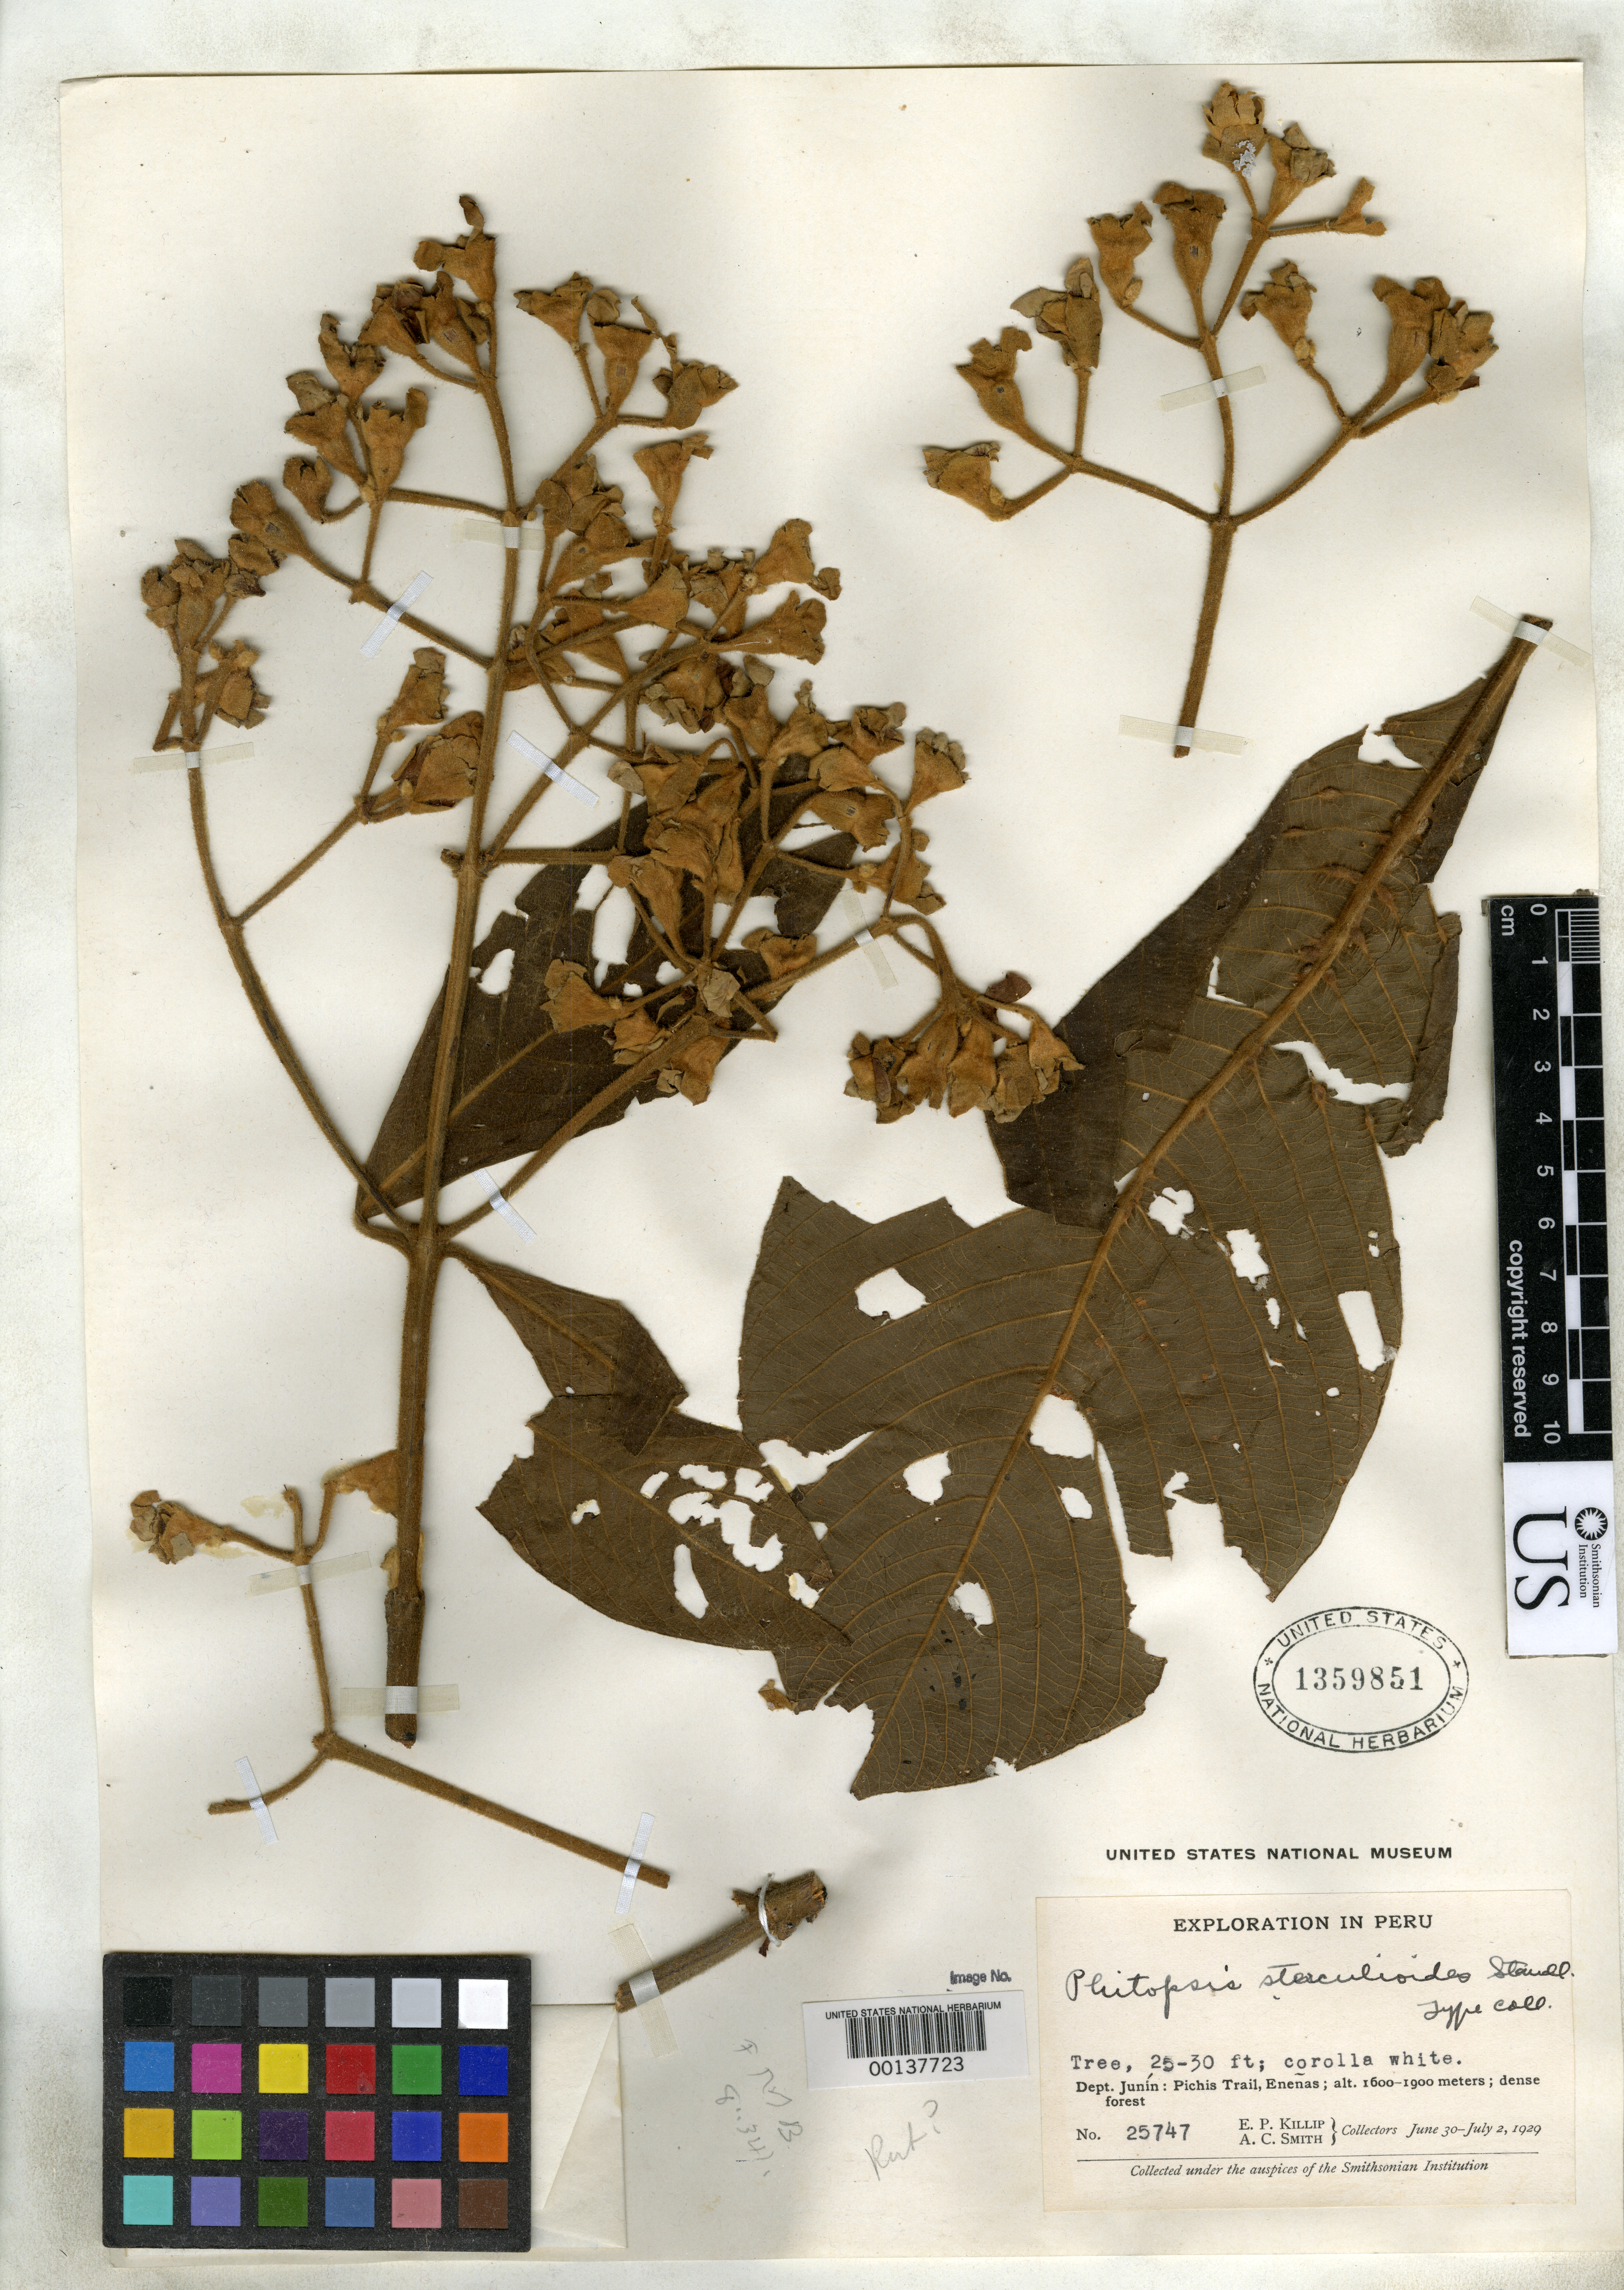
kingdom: Plantae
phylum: Tracheophyta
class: Magnoliopsida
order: Gentianales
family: Rubiaceae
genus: Phitopis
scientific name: Phitopis sterculioides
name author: Standl.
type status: Isotype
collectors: E. P. Killip & A. C. Smith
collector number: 25747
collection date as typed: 30 Jun 1929 to 02 Jul 1929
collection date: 1929-06-30/1929-07-02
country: Peru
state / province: Junín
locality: Pichis Trail, Enenas.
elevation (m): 1600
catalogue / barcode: US 1359851